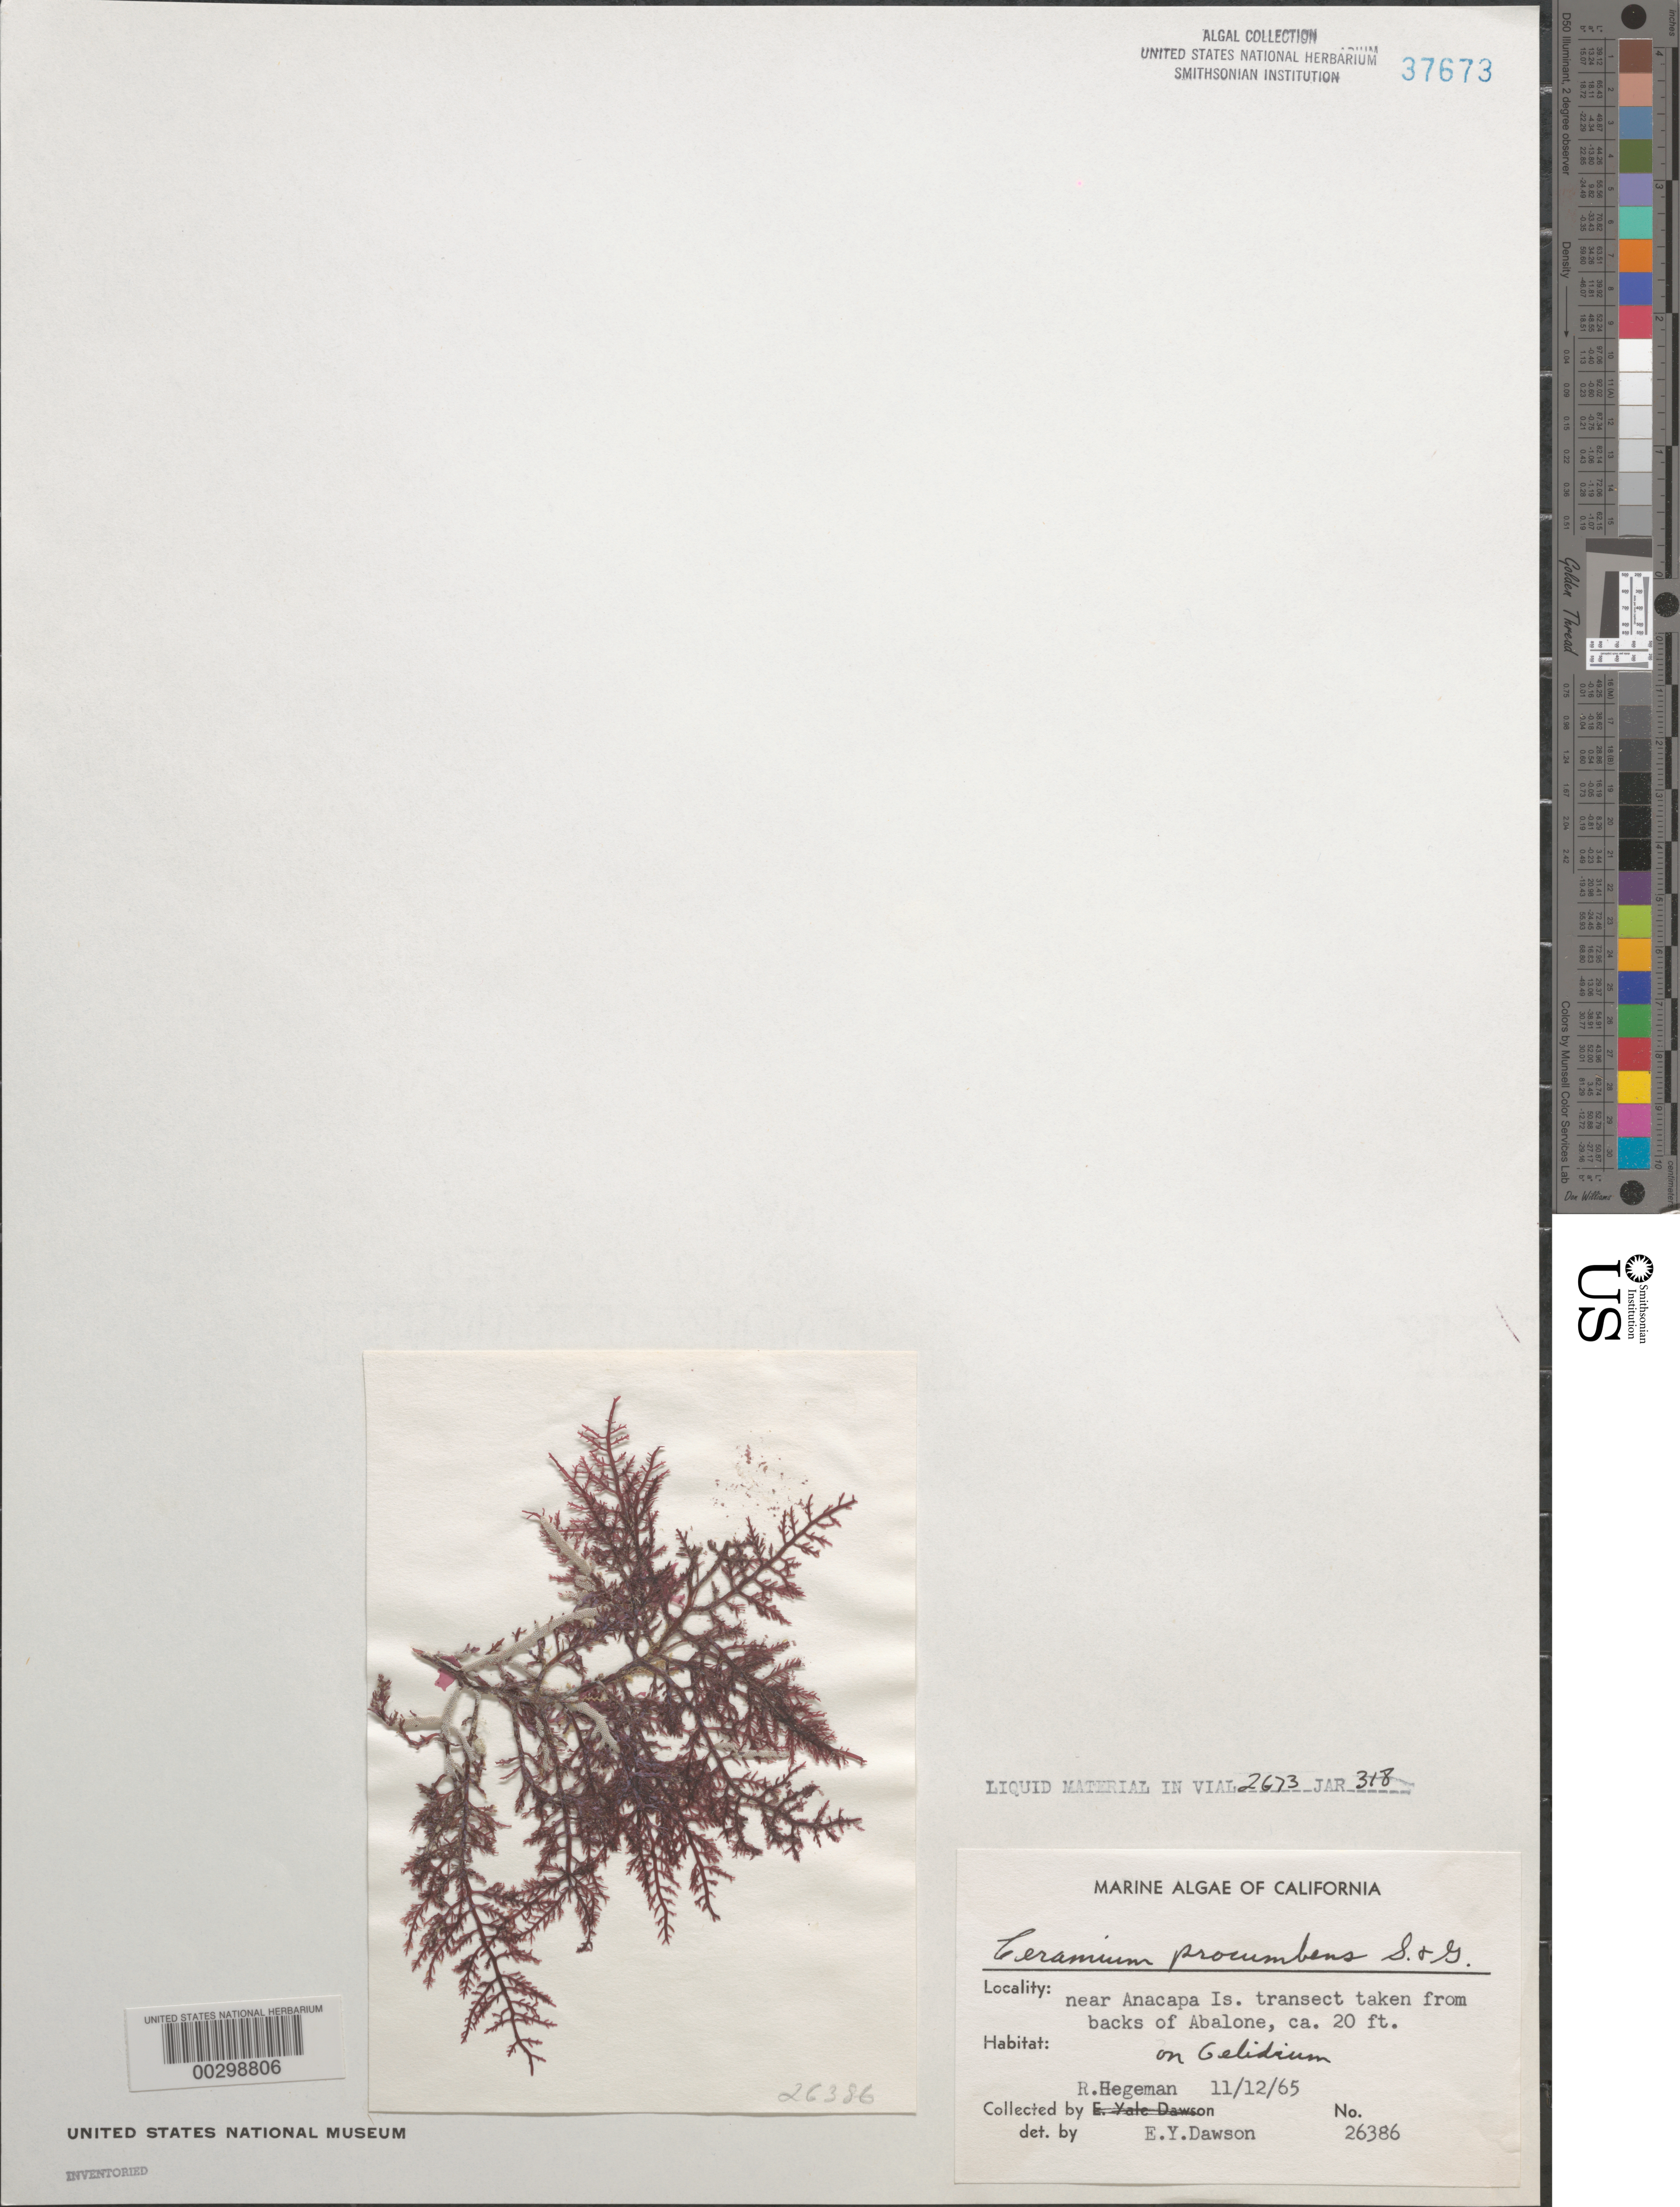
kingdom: Plantae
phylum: Rhodophyta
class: Florideophyceae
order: Ceramiales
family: Ceramiaceae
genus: Ceramium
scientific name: Ceramium procumbens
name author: Setch. & N.L. Gardner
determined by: Dawson, E. Y.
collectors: R. Hegeman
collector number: EYD 26386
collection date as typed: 12 Nov 1965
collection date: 1965-11-12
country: United States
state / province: California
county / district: Ventura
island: Anacapa Island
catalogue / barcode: US 37673